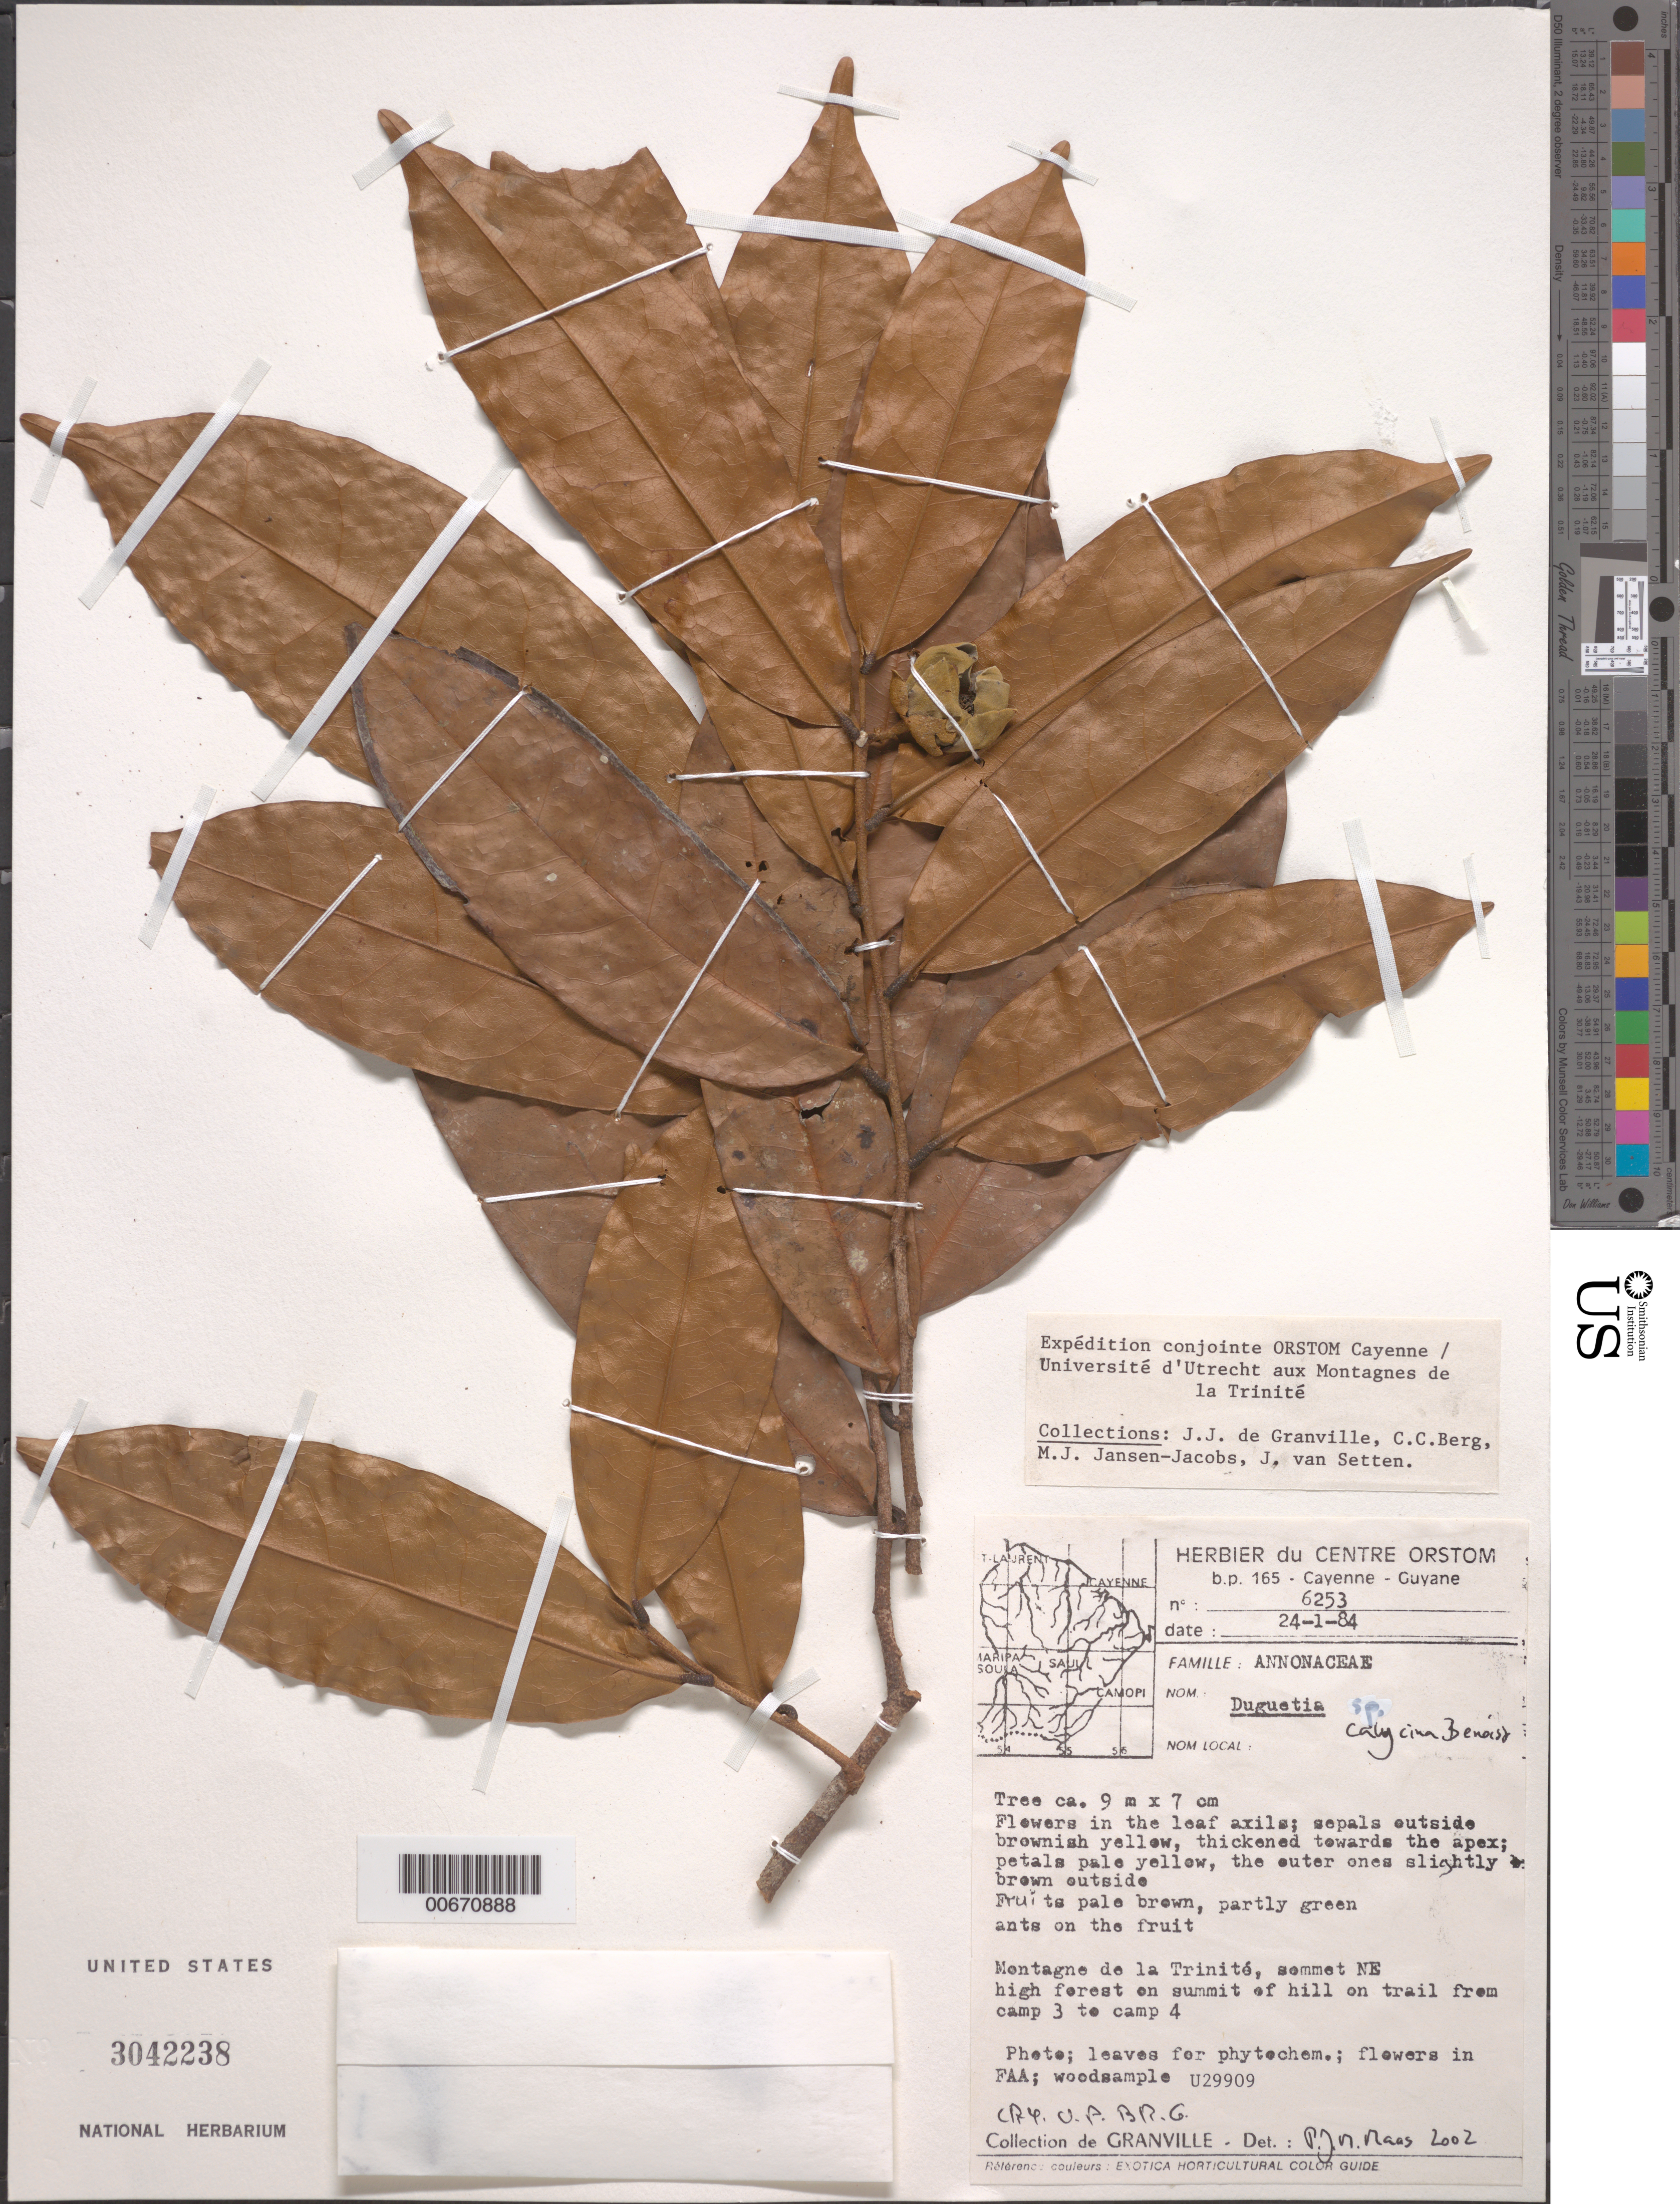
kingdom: Plantae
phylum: Tracheophyta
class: Magnoliopsida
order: Magnoliales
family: Annonaceae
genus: Duguetia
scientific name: Duguetia calycina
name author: Benoist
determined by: Maas, Paul J. M.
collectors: J.-J. de Granville, C. C. Berg, M. J. Jansen-Jacobs & J. van Setten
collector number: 6253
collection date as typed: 24-Jan-84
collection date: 1984-01-24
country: French Guiana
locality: Montagnes de la Trinité, sommet NE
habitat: High forest on summit of hill on trail from camp 3 to 4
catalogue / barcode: US 3042238